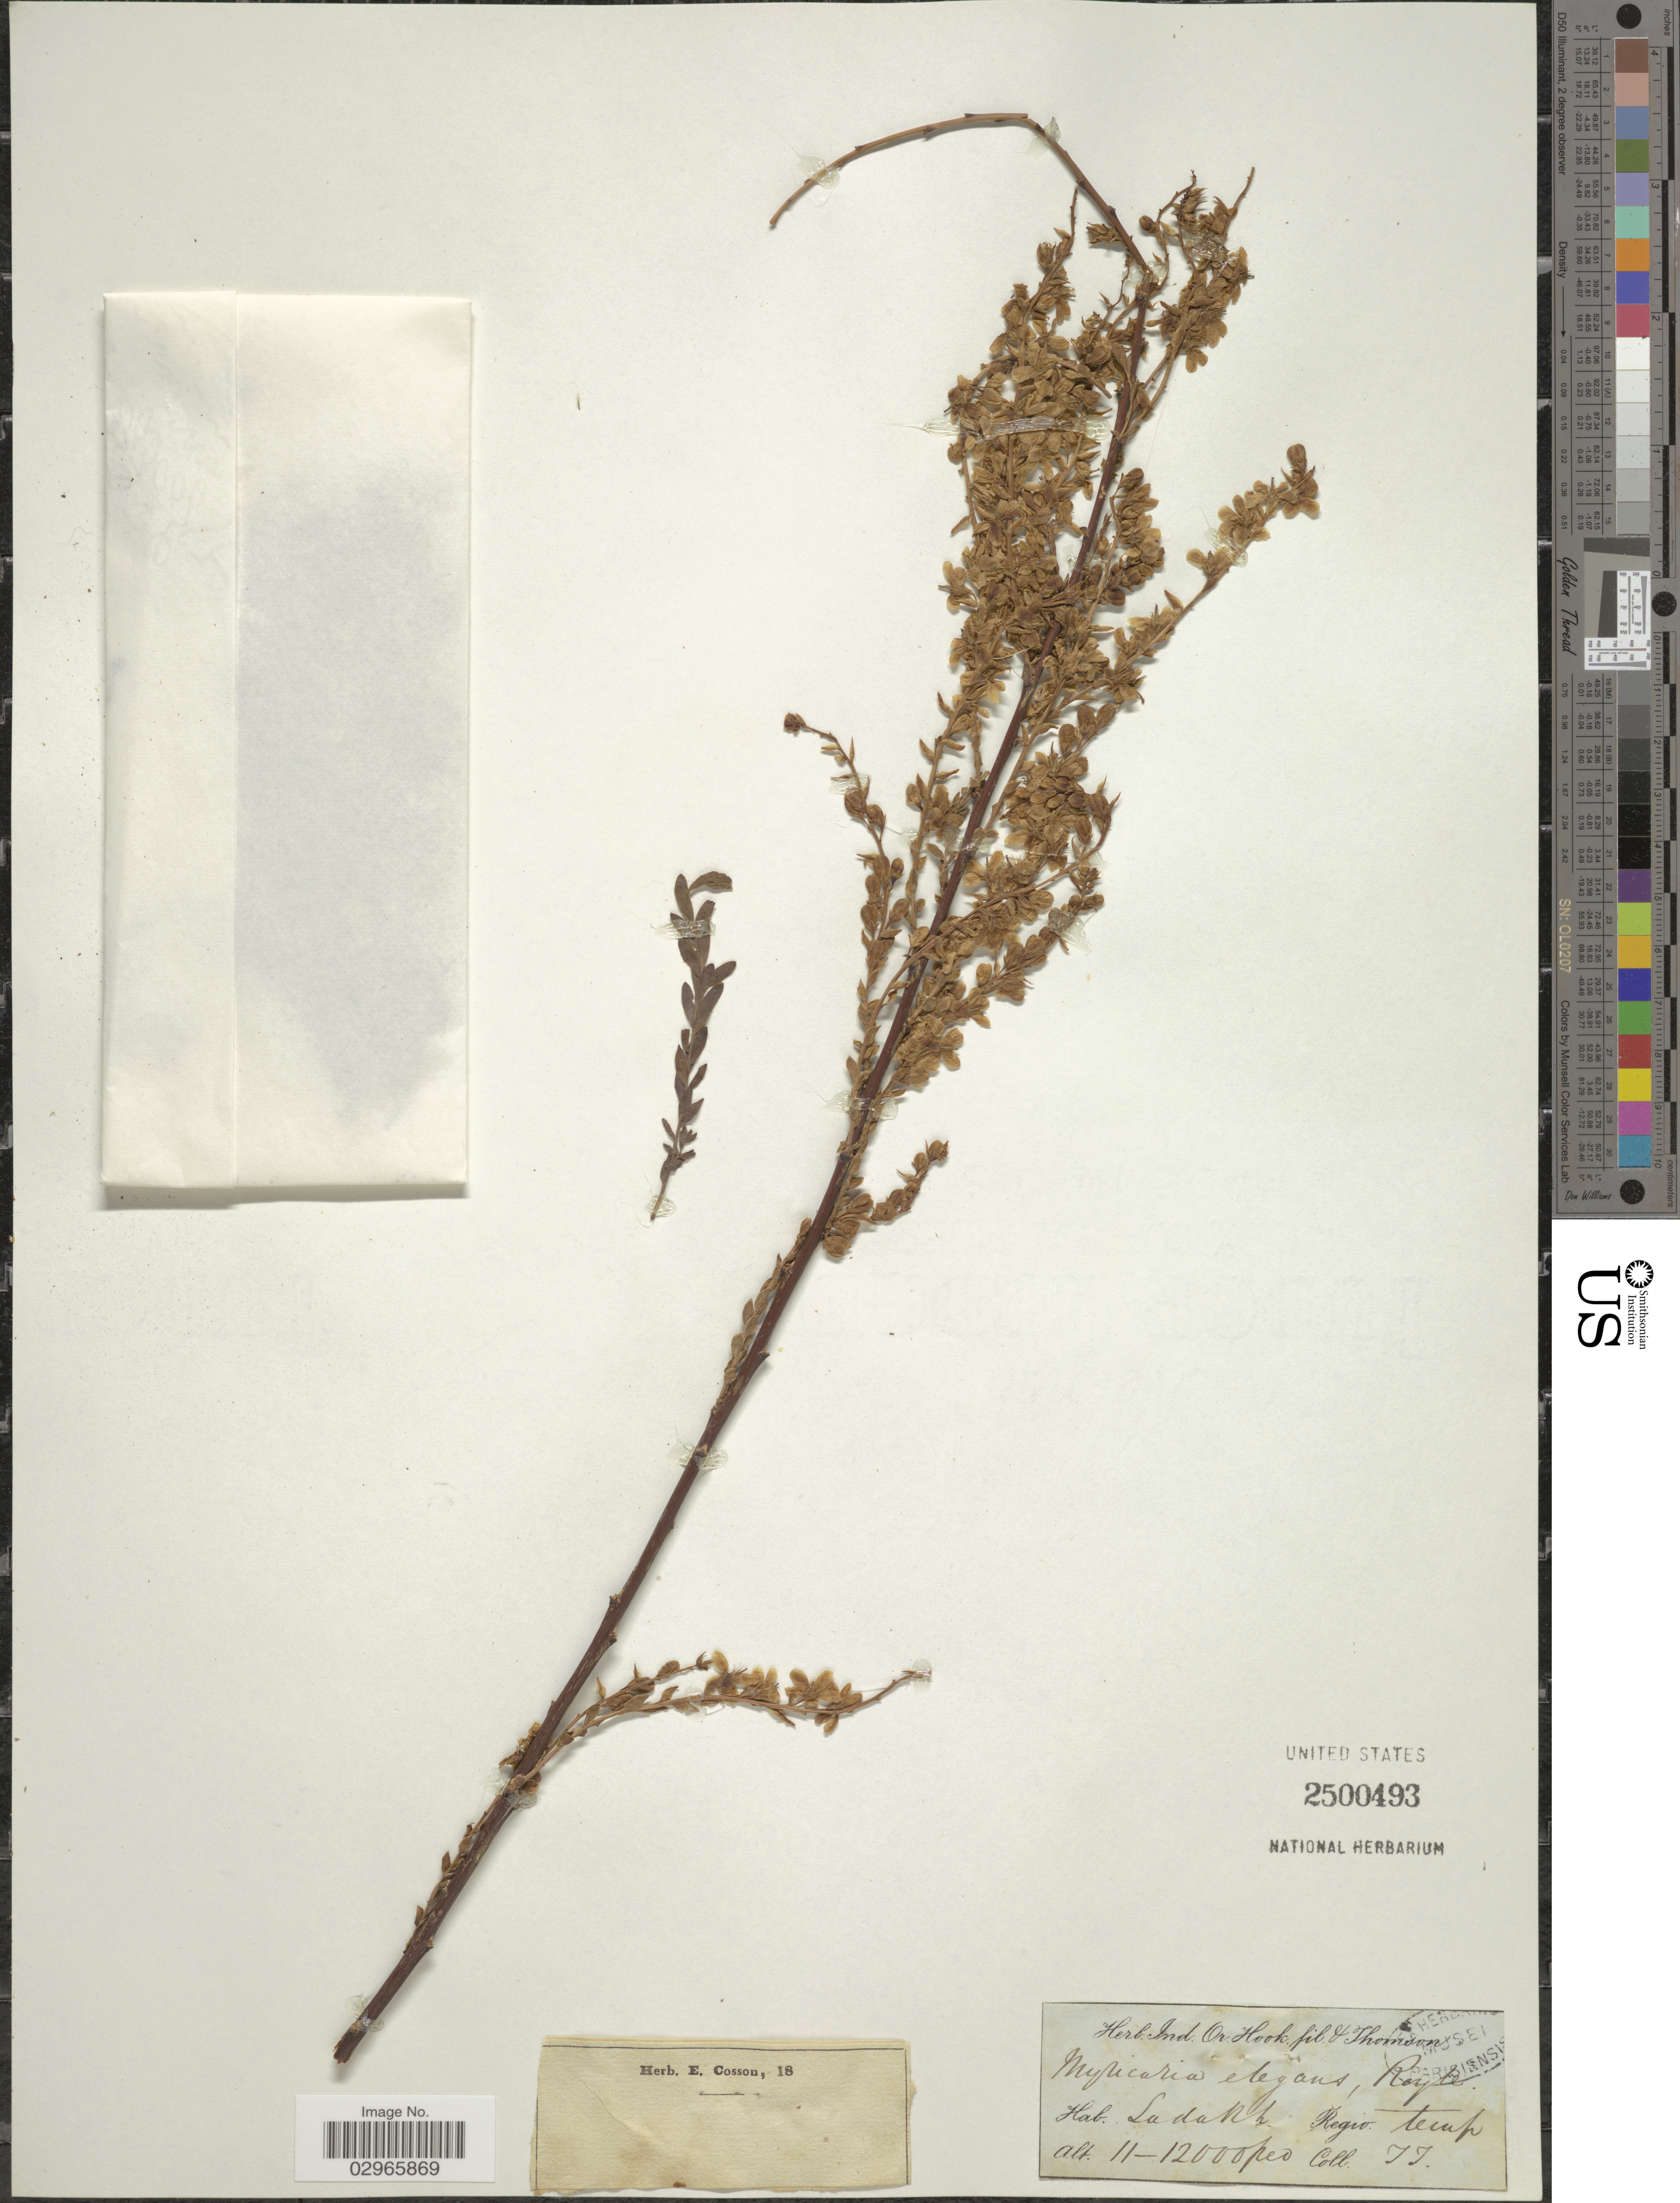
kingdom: Plantae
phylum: Tracheophyta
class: Magnoliopsida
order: Caryophyllales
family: Tamaricaceae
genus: Myrtama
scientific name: Myrtama elegans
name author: (Royle) Kinzik.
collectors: T. Thomson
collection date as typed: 18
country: India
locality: Ladakh.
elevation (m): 3353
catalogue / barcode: US 2500493